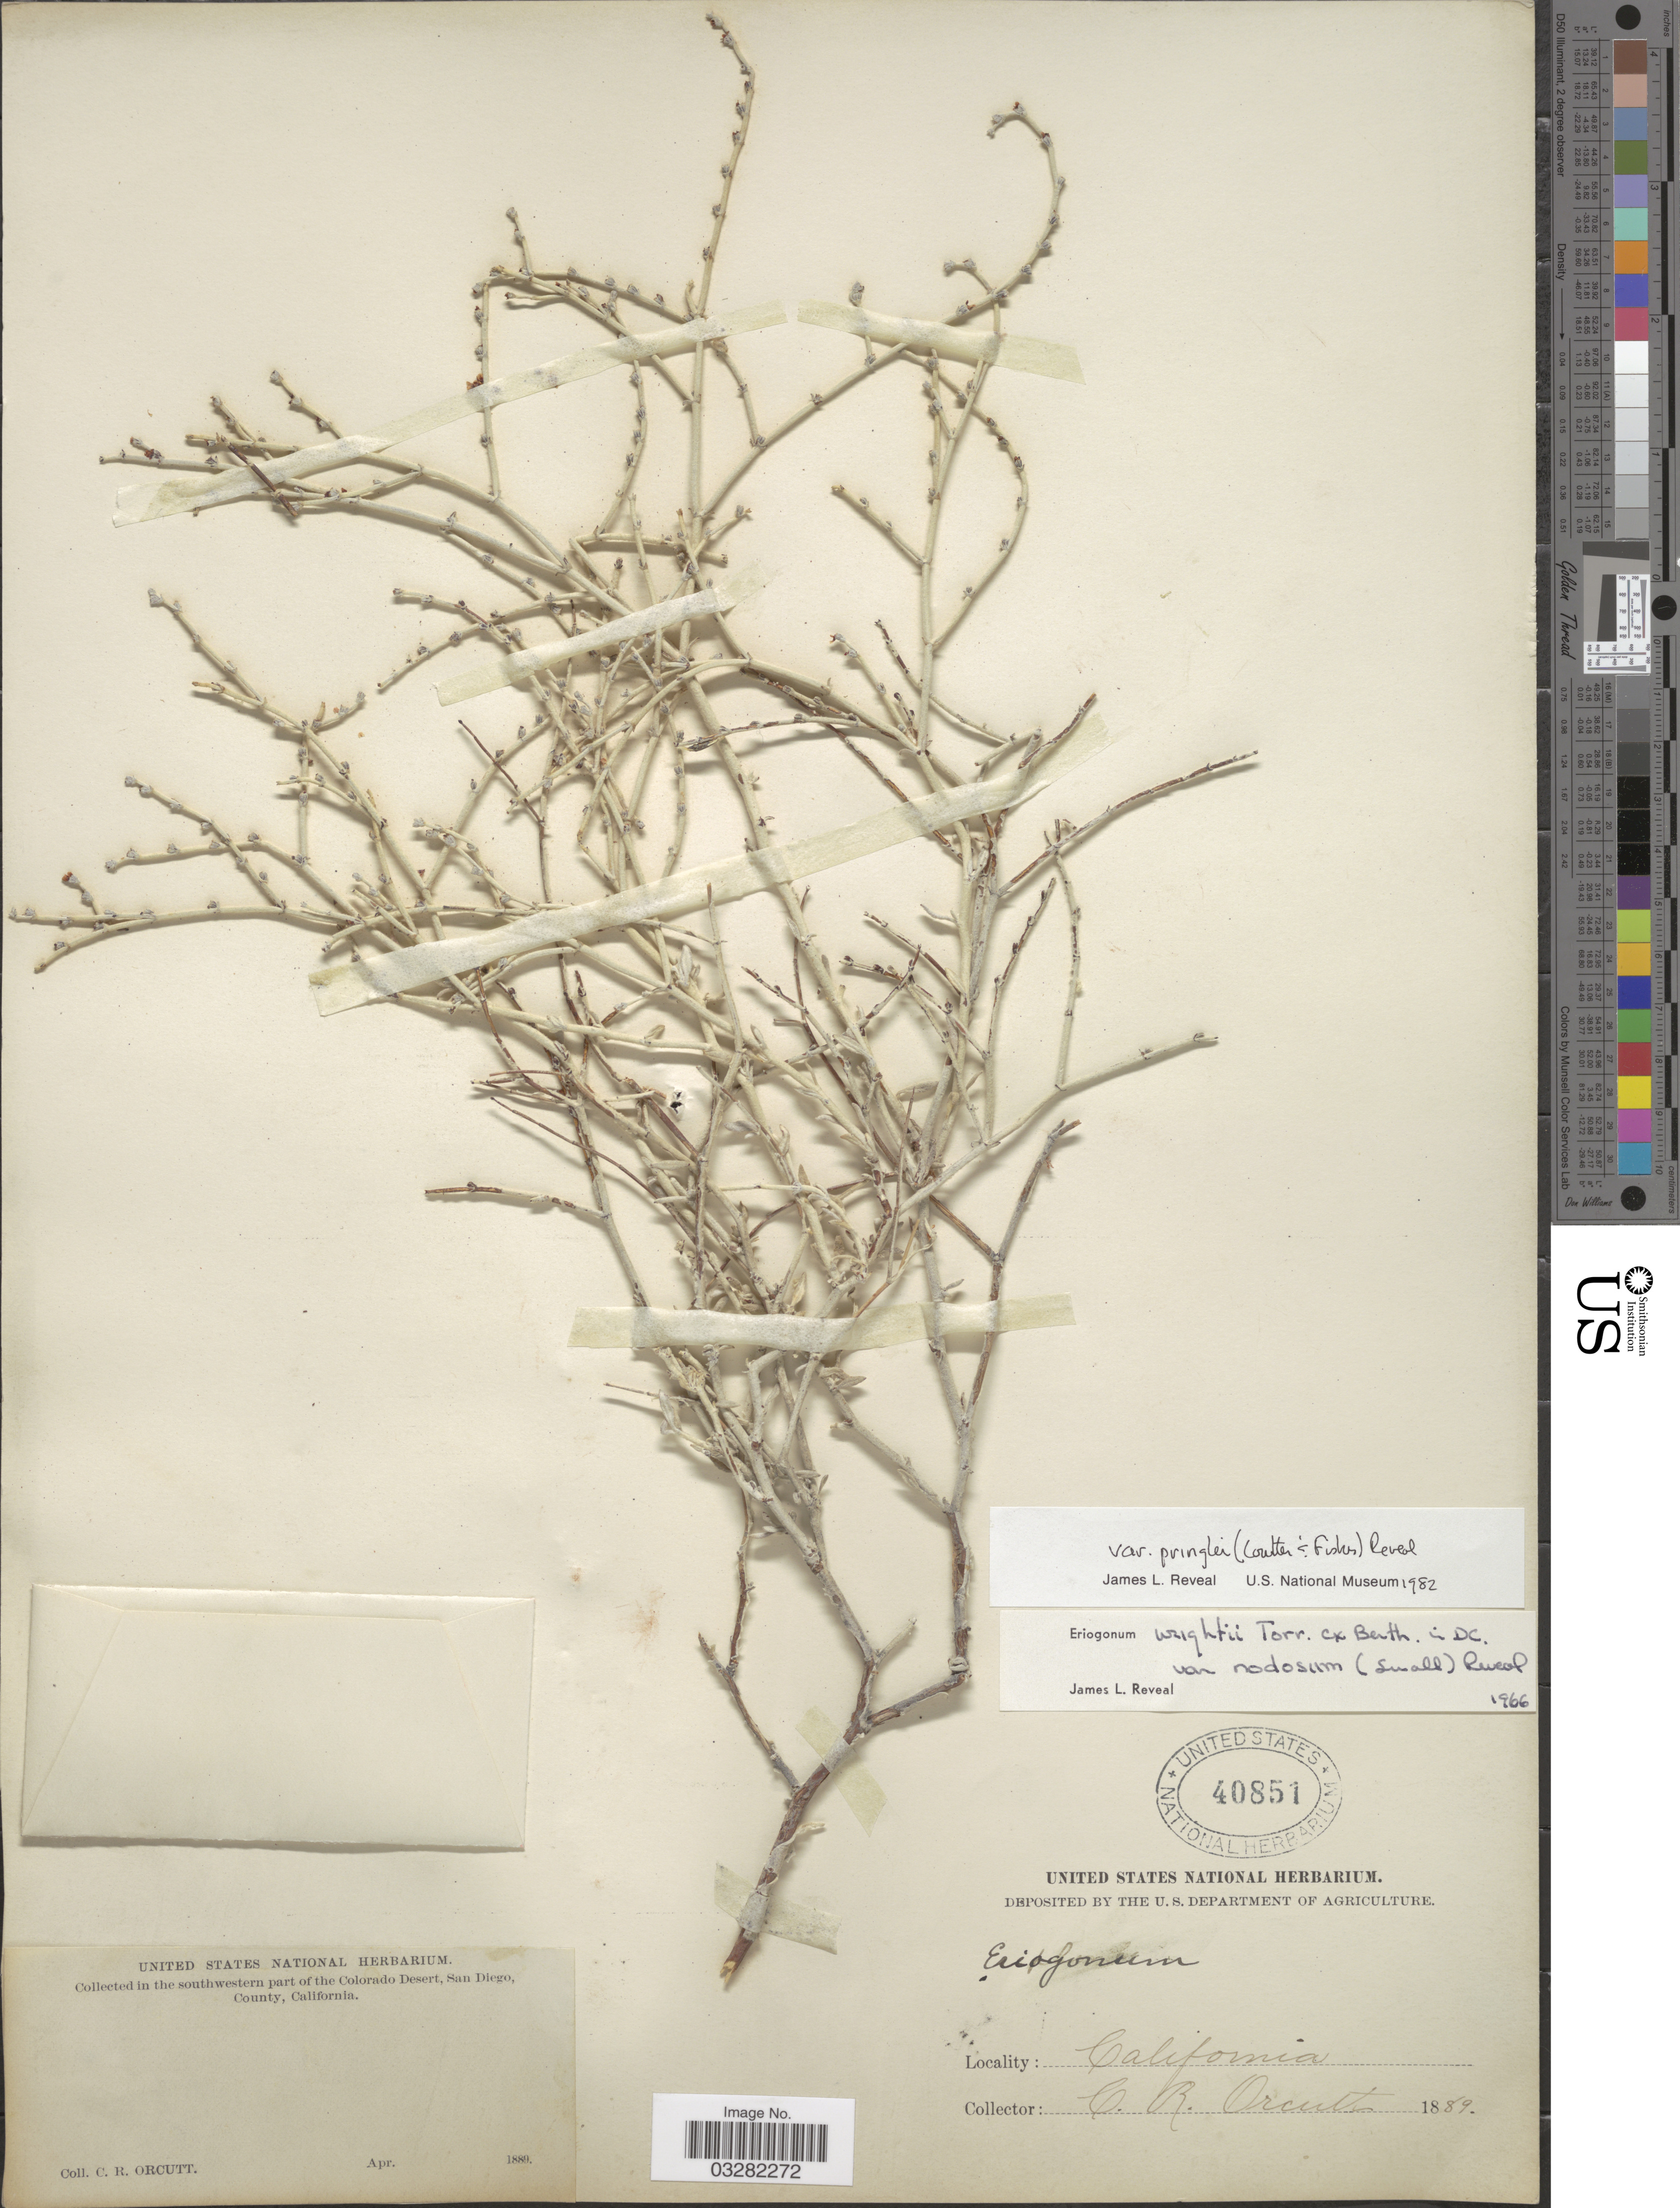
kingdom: Plantae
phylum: Tracheophyta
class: Magnoliopsida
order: Caryophyllales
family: Polygonaceae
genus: Eriogonum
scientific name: Eriogonum wrightii var. pringlei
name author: (J.M. Coult. & Fisher) Reveal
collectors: C. R. Orcutt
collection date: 1889-04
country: United States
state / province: California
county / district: San Diego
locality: In the southwestern part of the Colorado Desert, San Diego County.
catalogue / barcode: US 40851